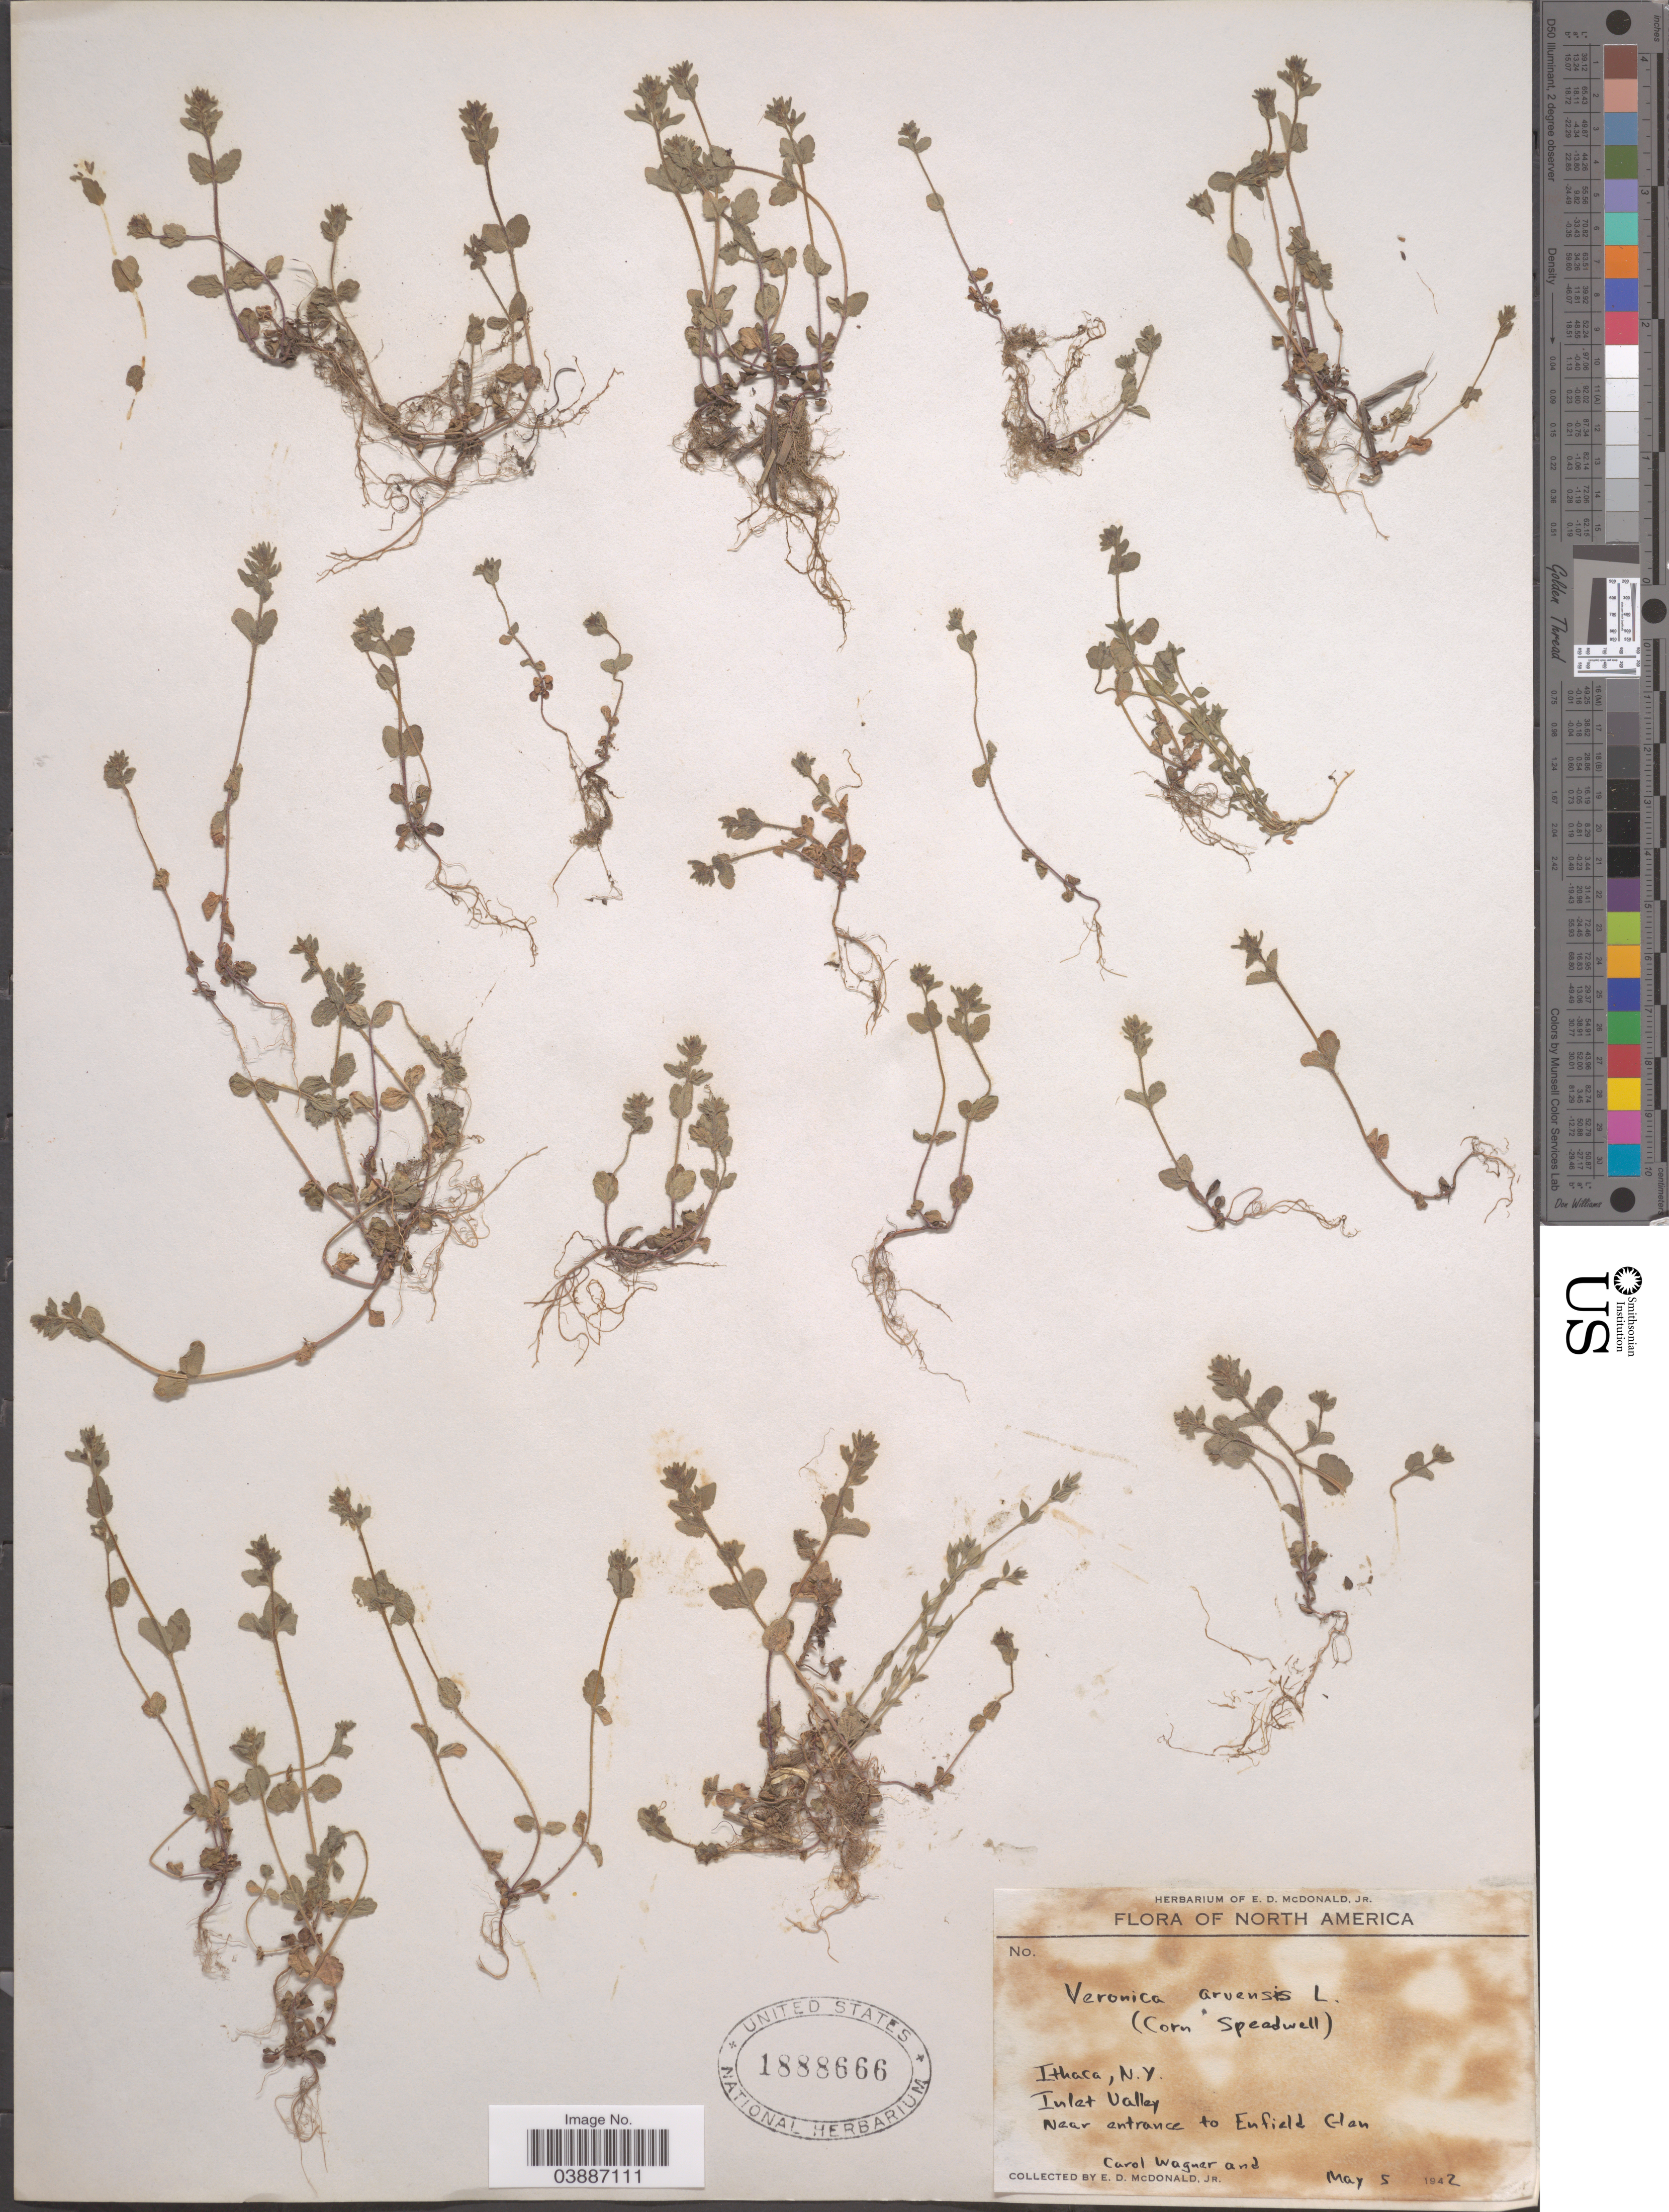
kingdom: Plantae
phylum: Tracheophyta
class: Magnoliopsida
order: Lamiales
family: Plantaginaceae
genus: Veronica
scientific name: Veronica arvensis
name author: L.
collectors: C. Wagner & E. D. McDonald Jr.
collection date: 1942-05-05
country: United States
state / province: New York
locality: Ithaca. Inlet Valley. Near entrance to Enfield Glen.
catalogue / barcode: US 1888666